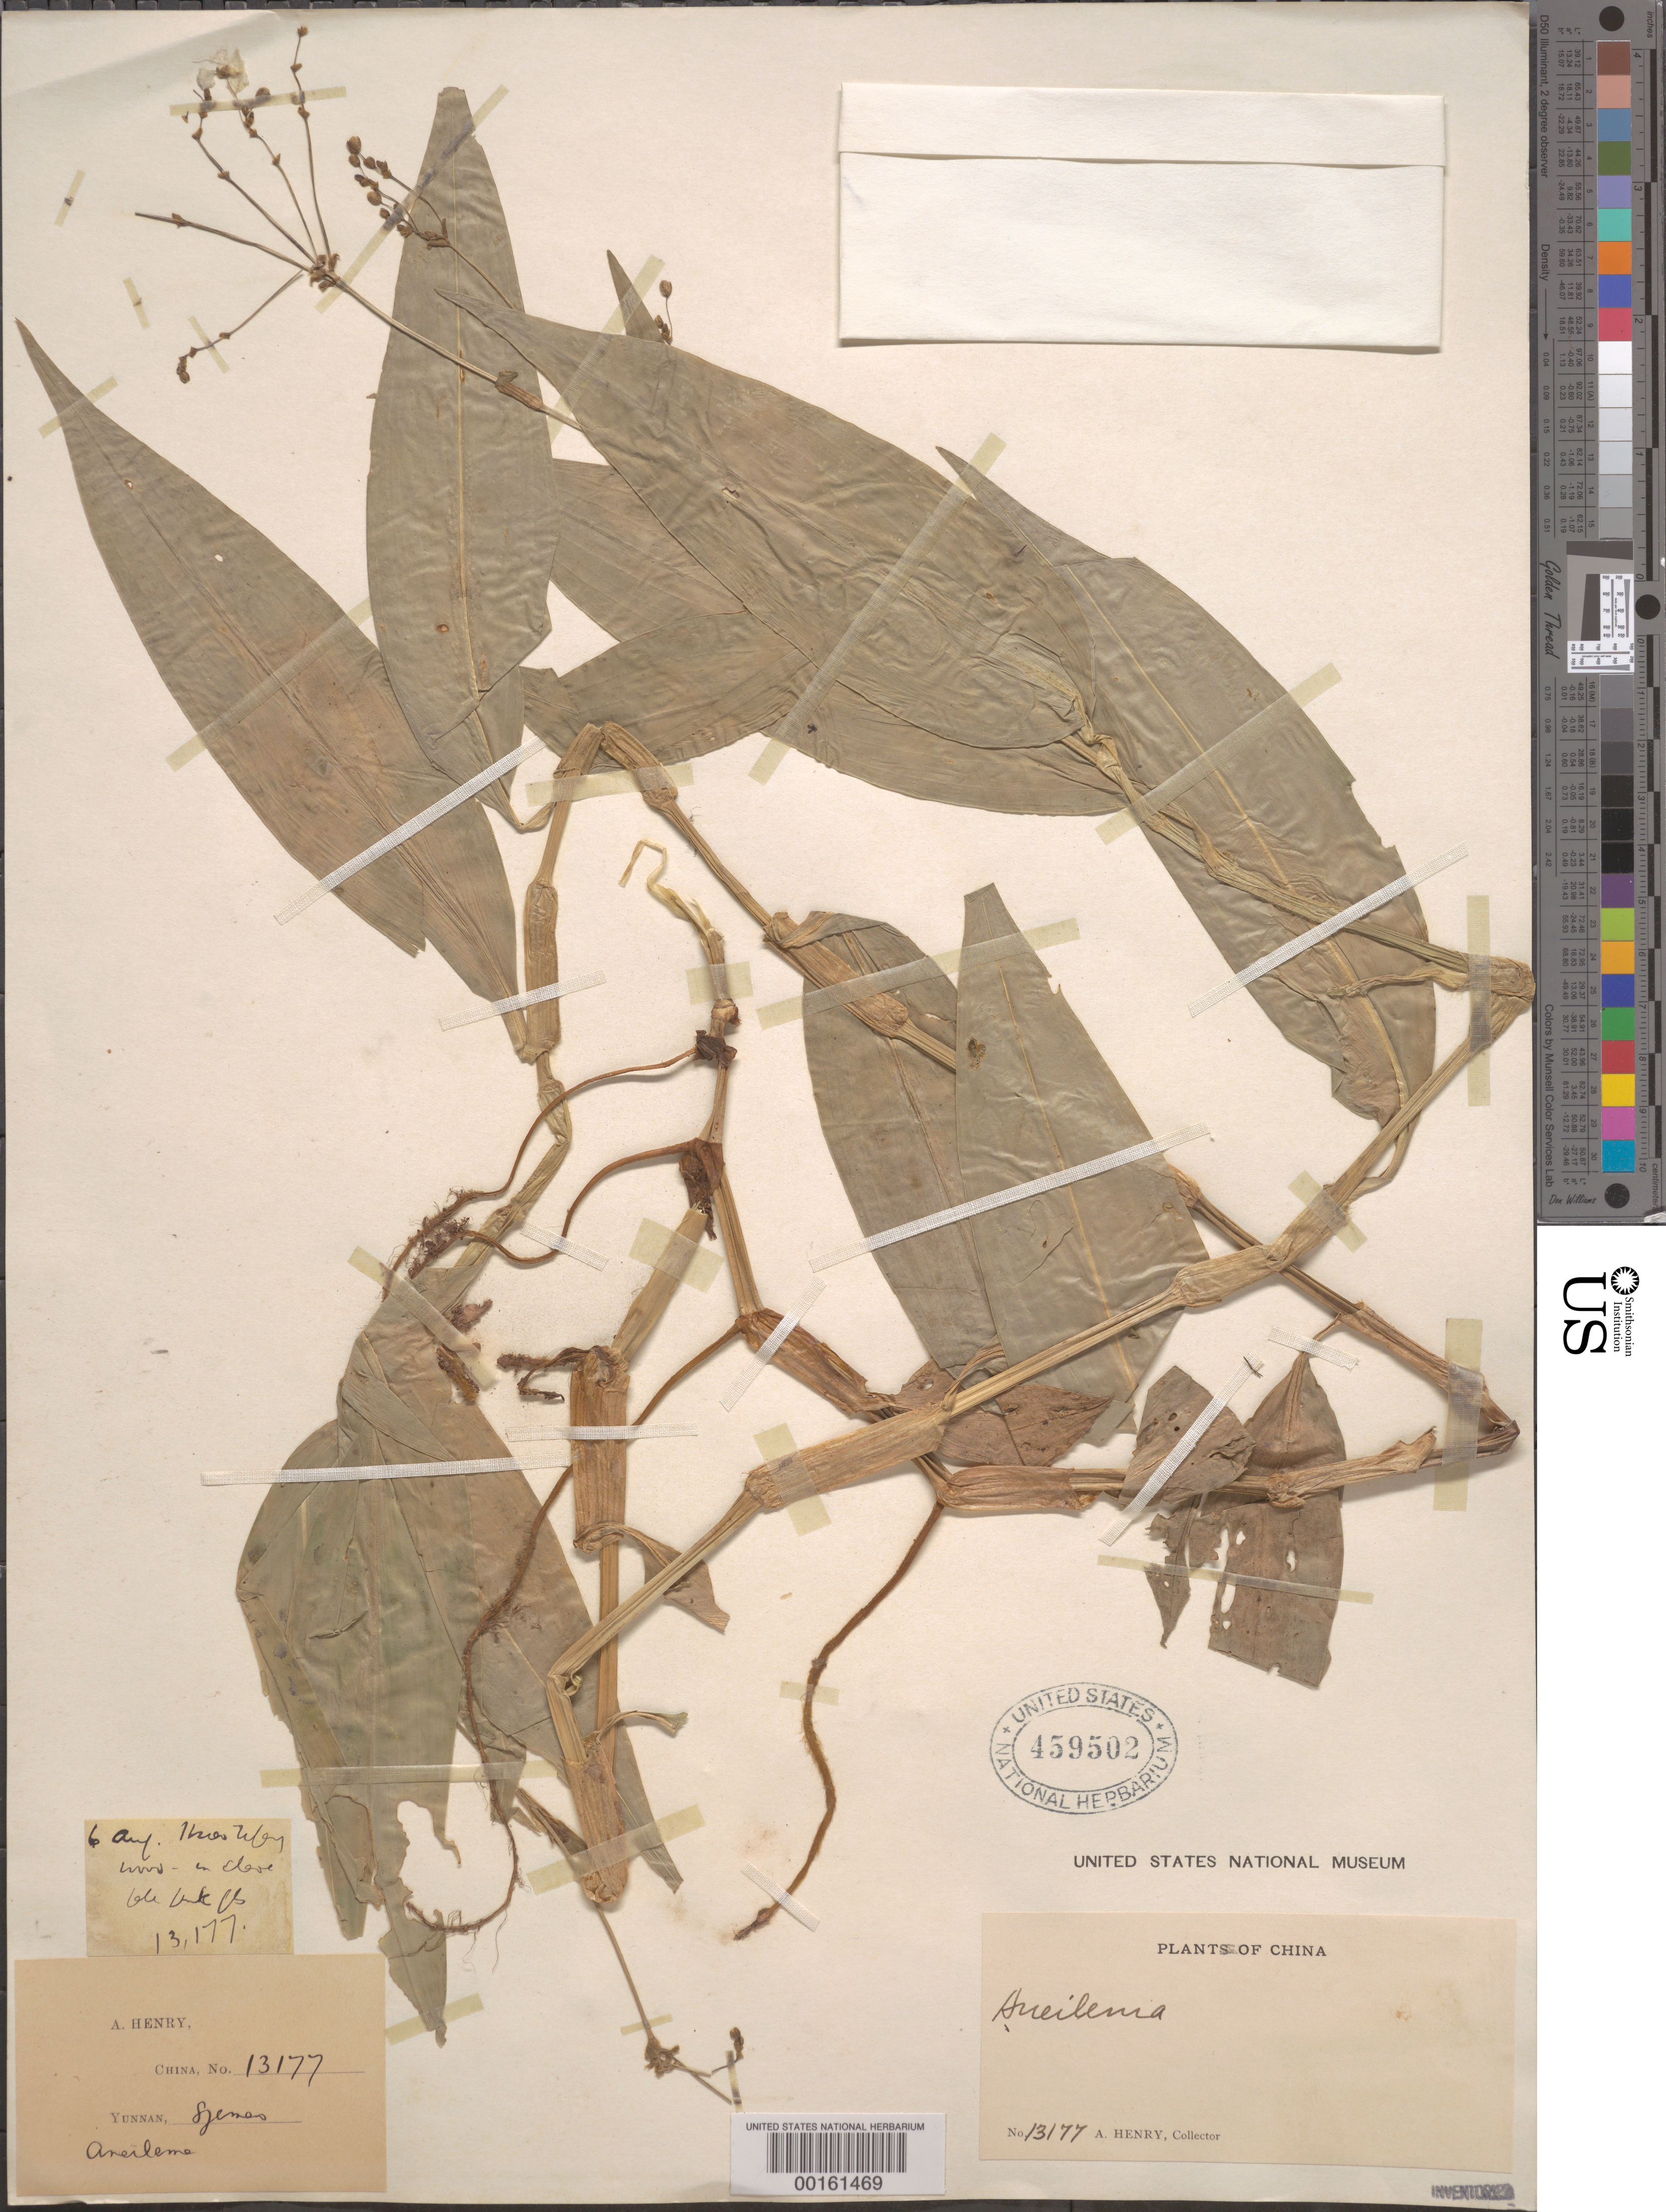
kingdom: Plantae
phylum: Tracheophyta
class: Liliopsida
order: Commelinales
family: Commelinaceae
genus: Rhopalephora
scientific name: Rhopalephora scaberrima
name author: (Blume) Faden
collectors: A. Henry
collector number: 13177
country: China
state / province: Yunnan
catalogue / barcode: US 459502